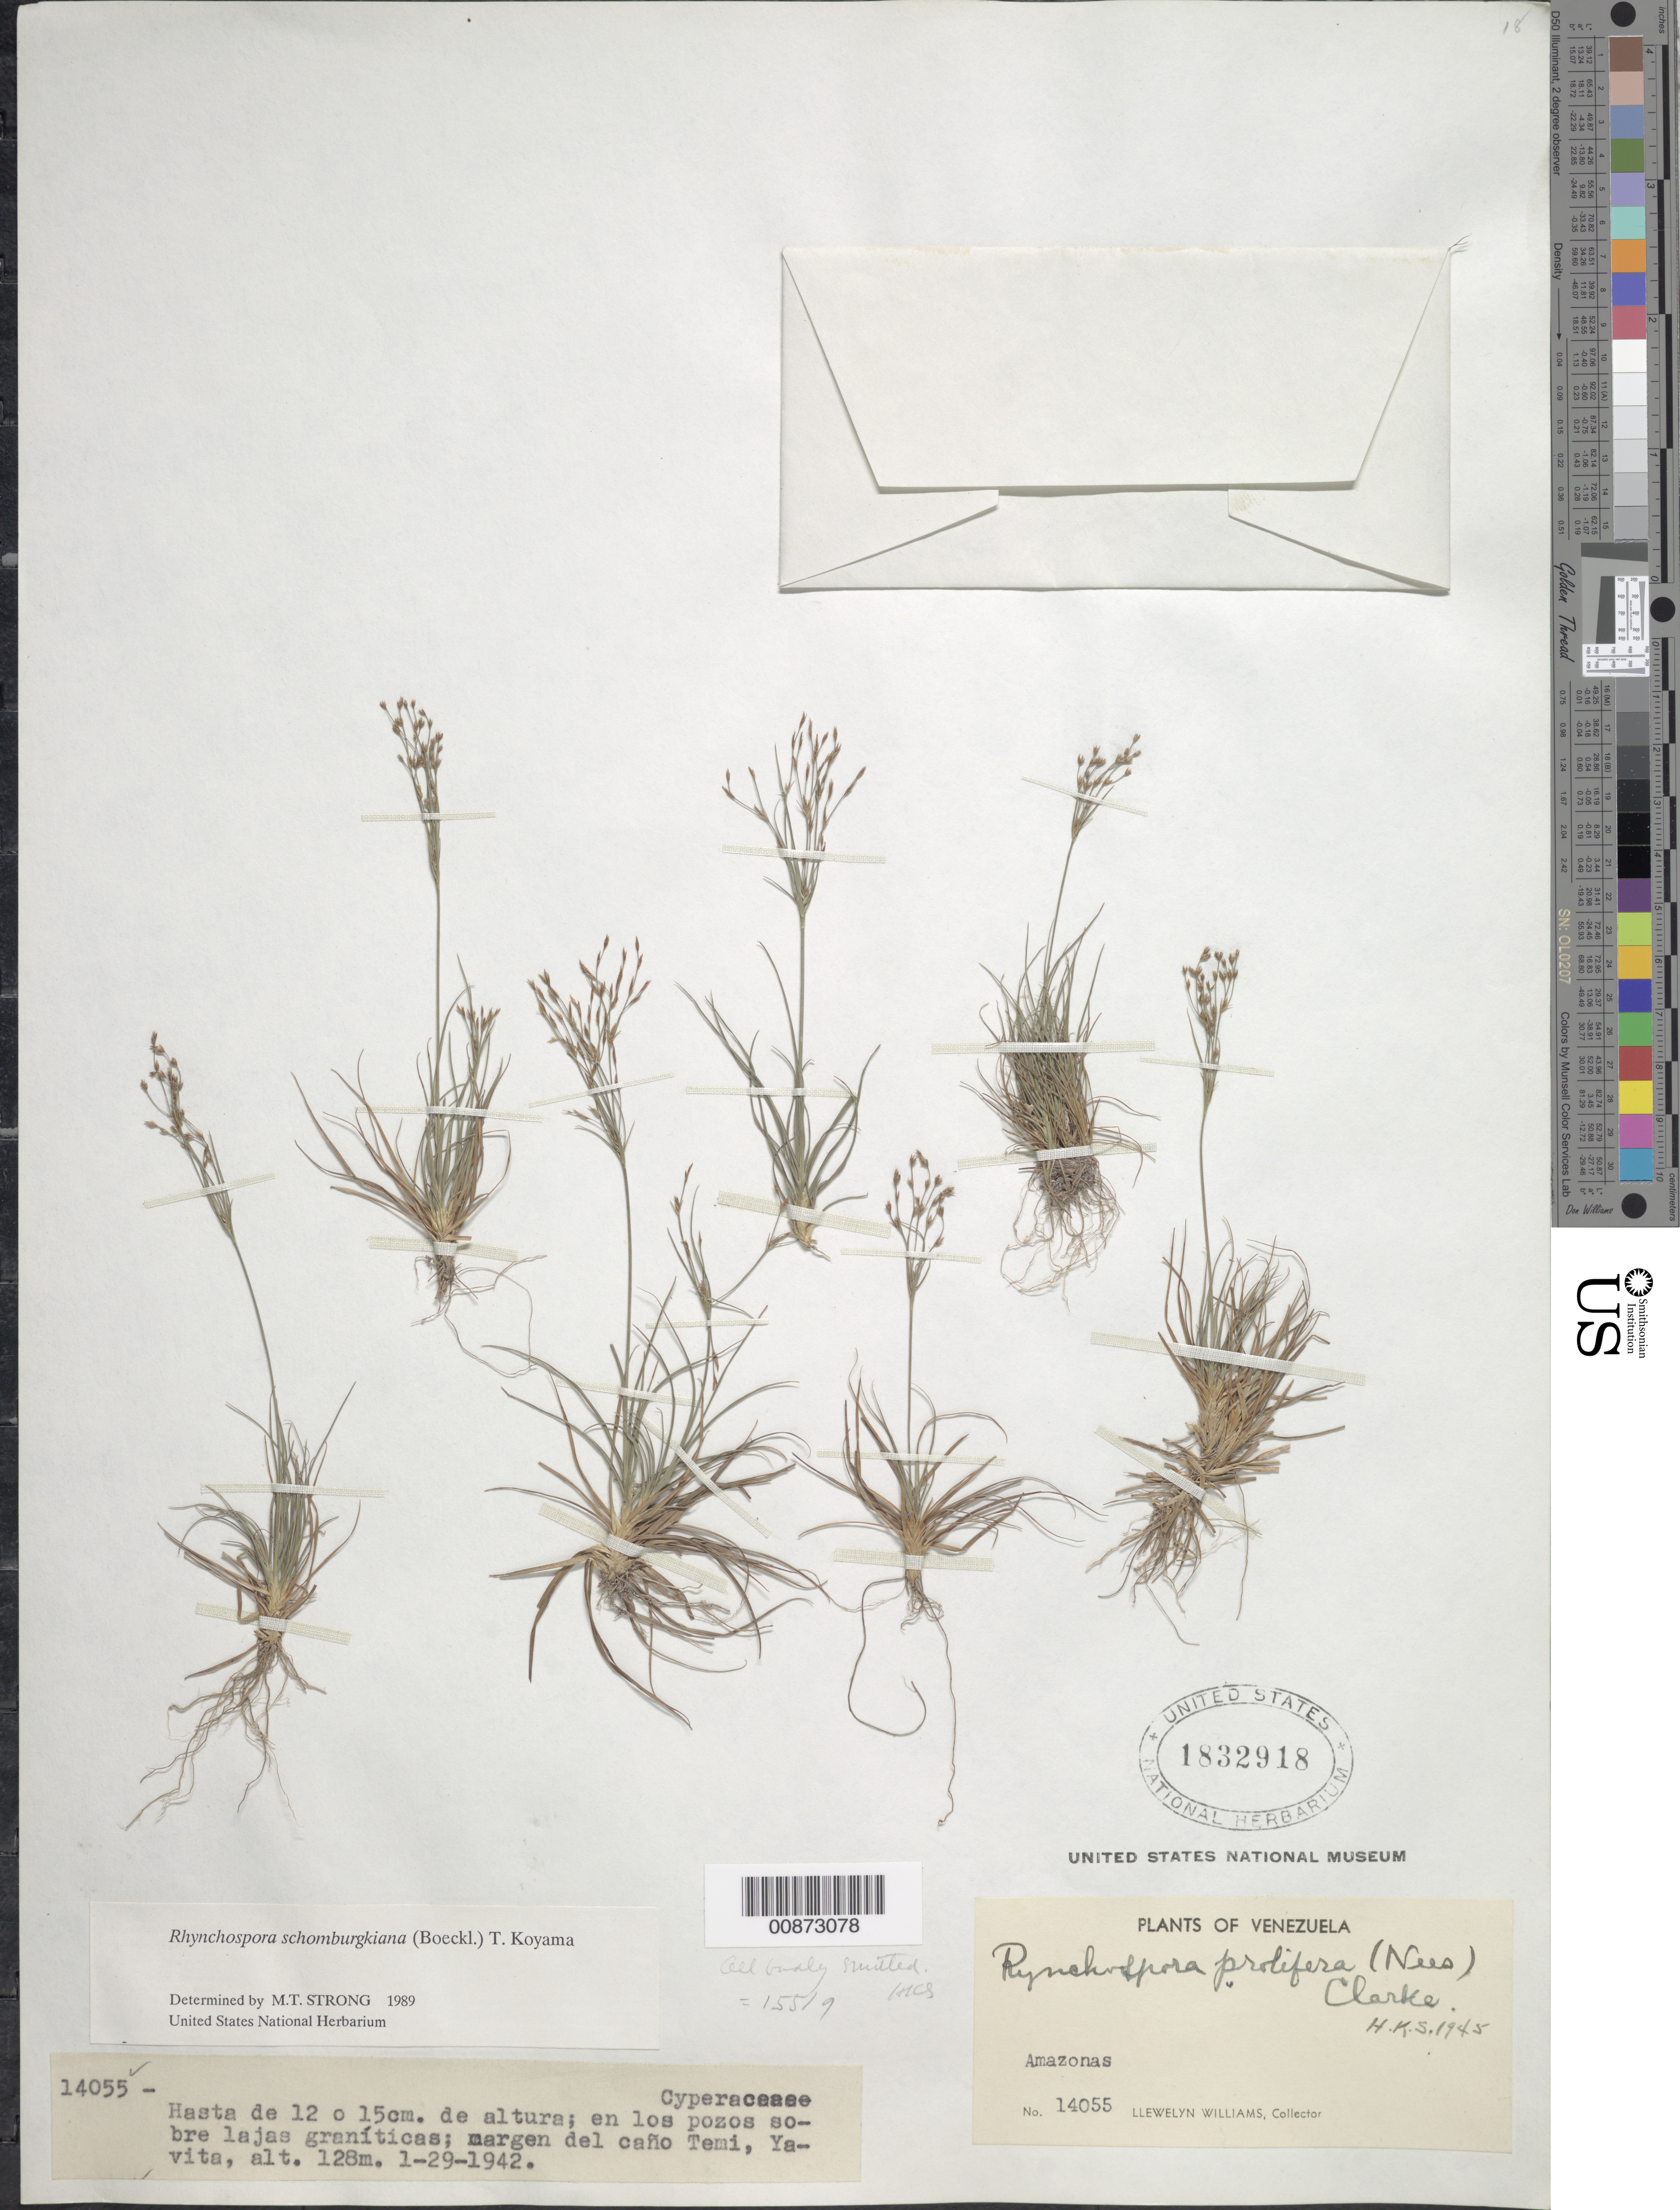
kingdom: Plantae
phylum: Tracheophyta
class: Liliopsida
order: Poales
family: Cyperaceae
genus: Rhynchospora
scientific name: Rhynchospora schomburgkiana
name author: (Boeckeler) T. Koyama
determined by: Strong, M. T., (US), Smithsonian Institution - National Museum of Natural History (UNITED STATES)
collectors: Ll. Williams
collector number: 14055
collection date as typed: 29-Jan-42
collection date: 1942-01-29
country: Venezuela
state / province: Amazonas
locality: Yavita, en la margen del Caño Temi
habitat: Pozos sobre lajas graníticas, margen del cano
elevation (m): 128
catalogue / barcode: US 1832918